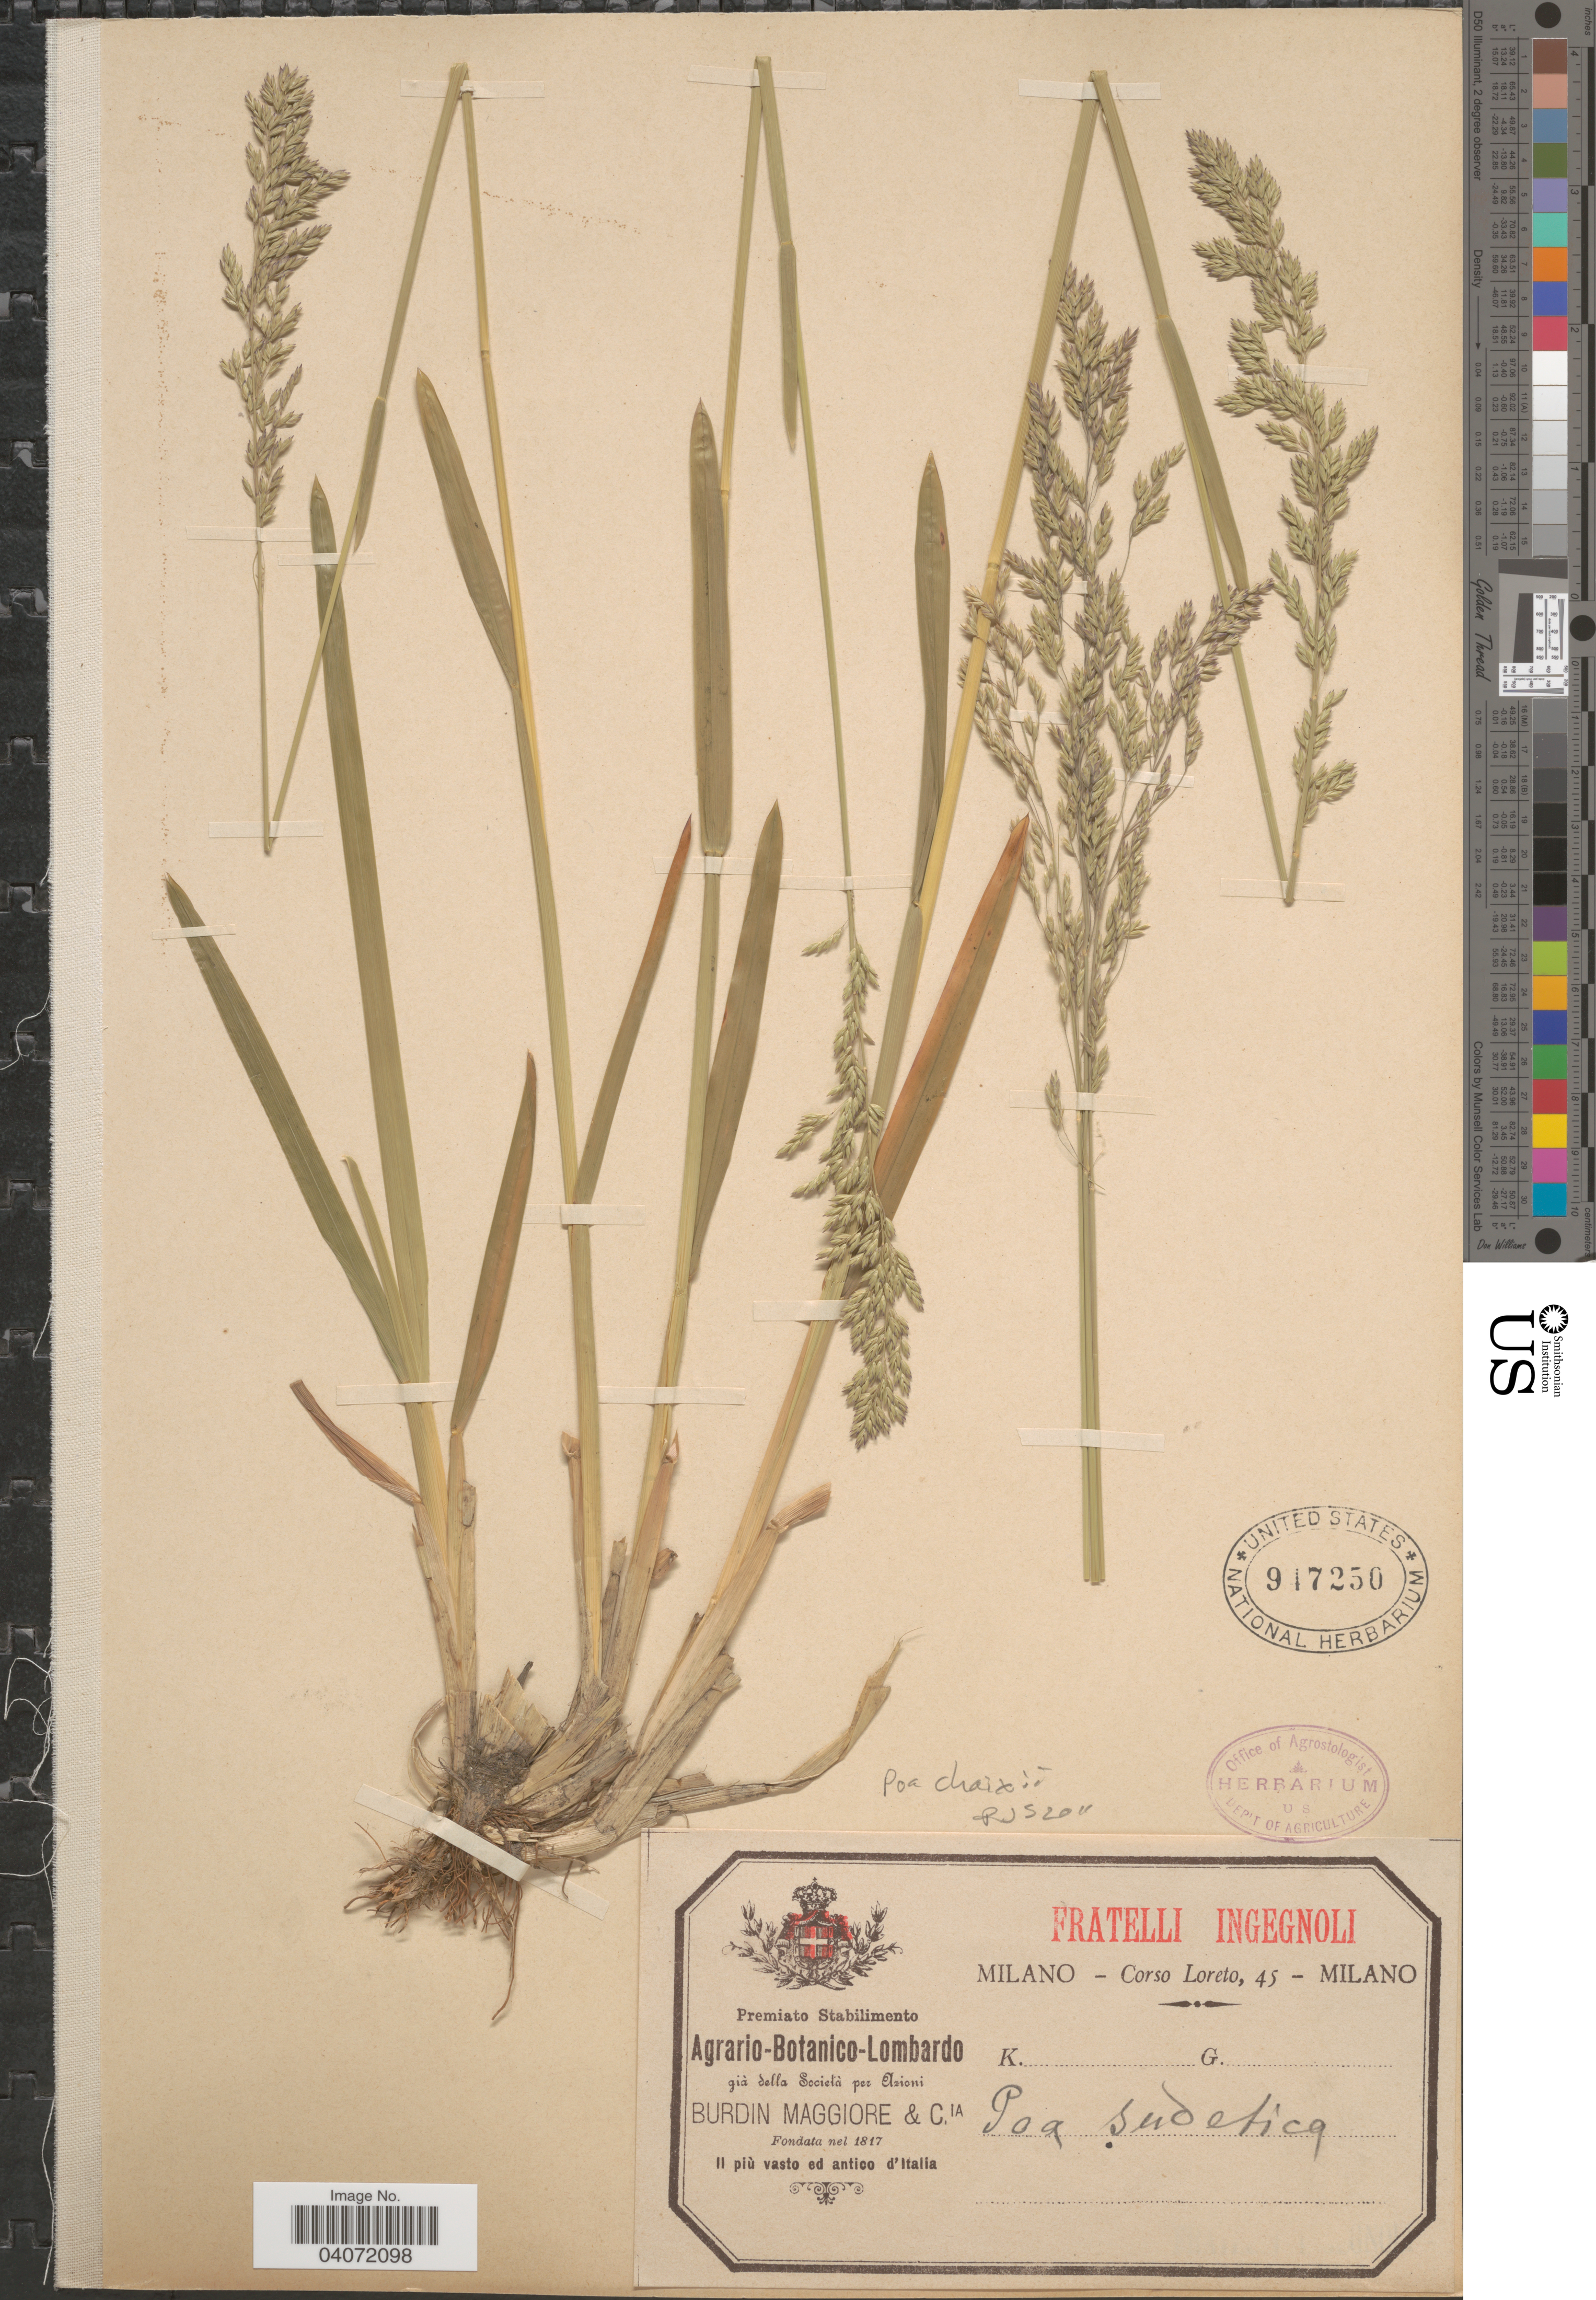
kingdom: Plantae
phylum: Tracheophyta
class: Liliopsida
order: Poales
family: Poaceae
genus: Poa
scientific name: Poa chaixii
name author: Vill.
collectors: Loreto, C.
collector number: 45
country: Italy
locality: II più vasto ed antico d'Italia.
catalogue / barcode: US 947250